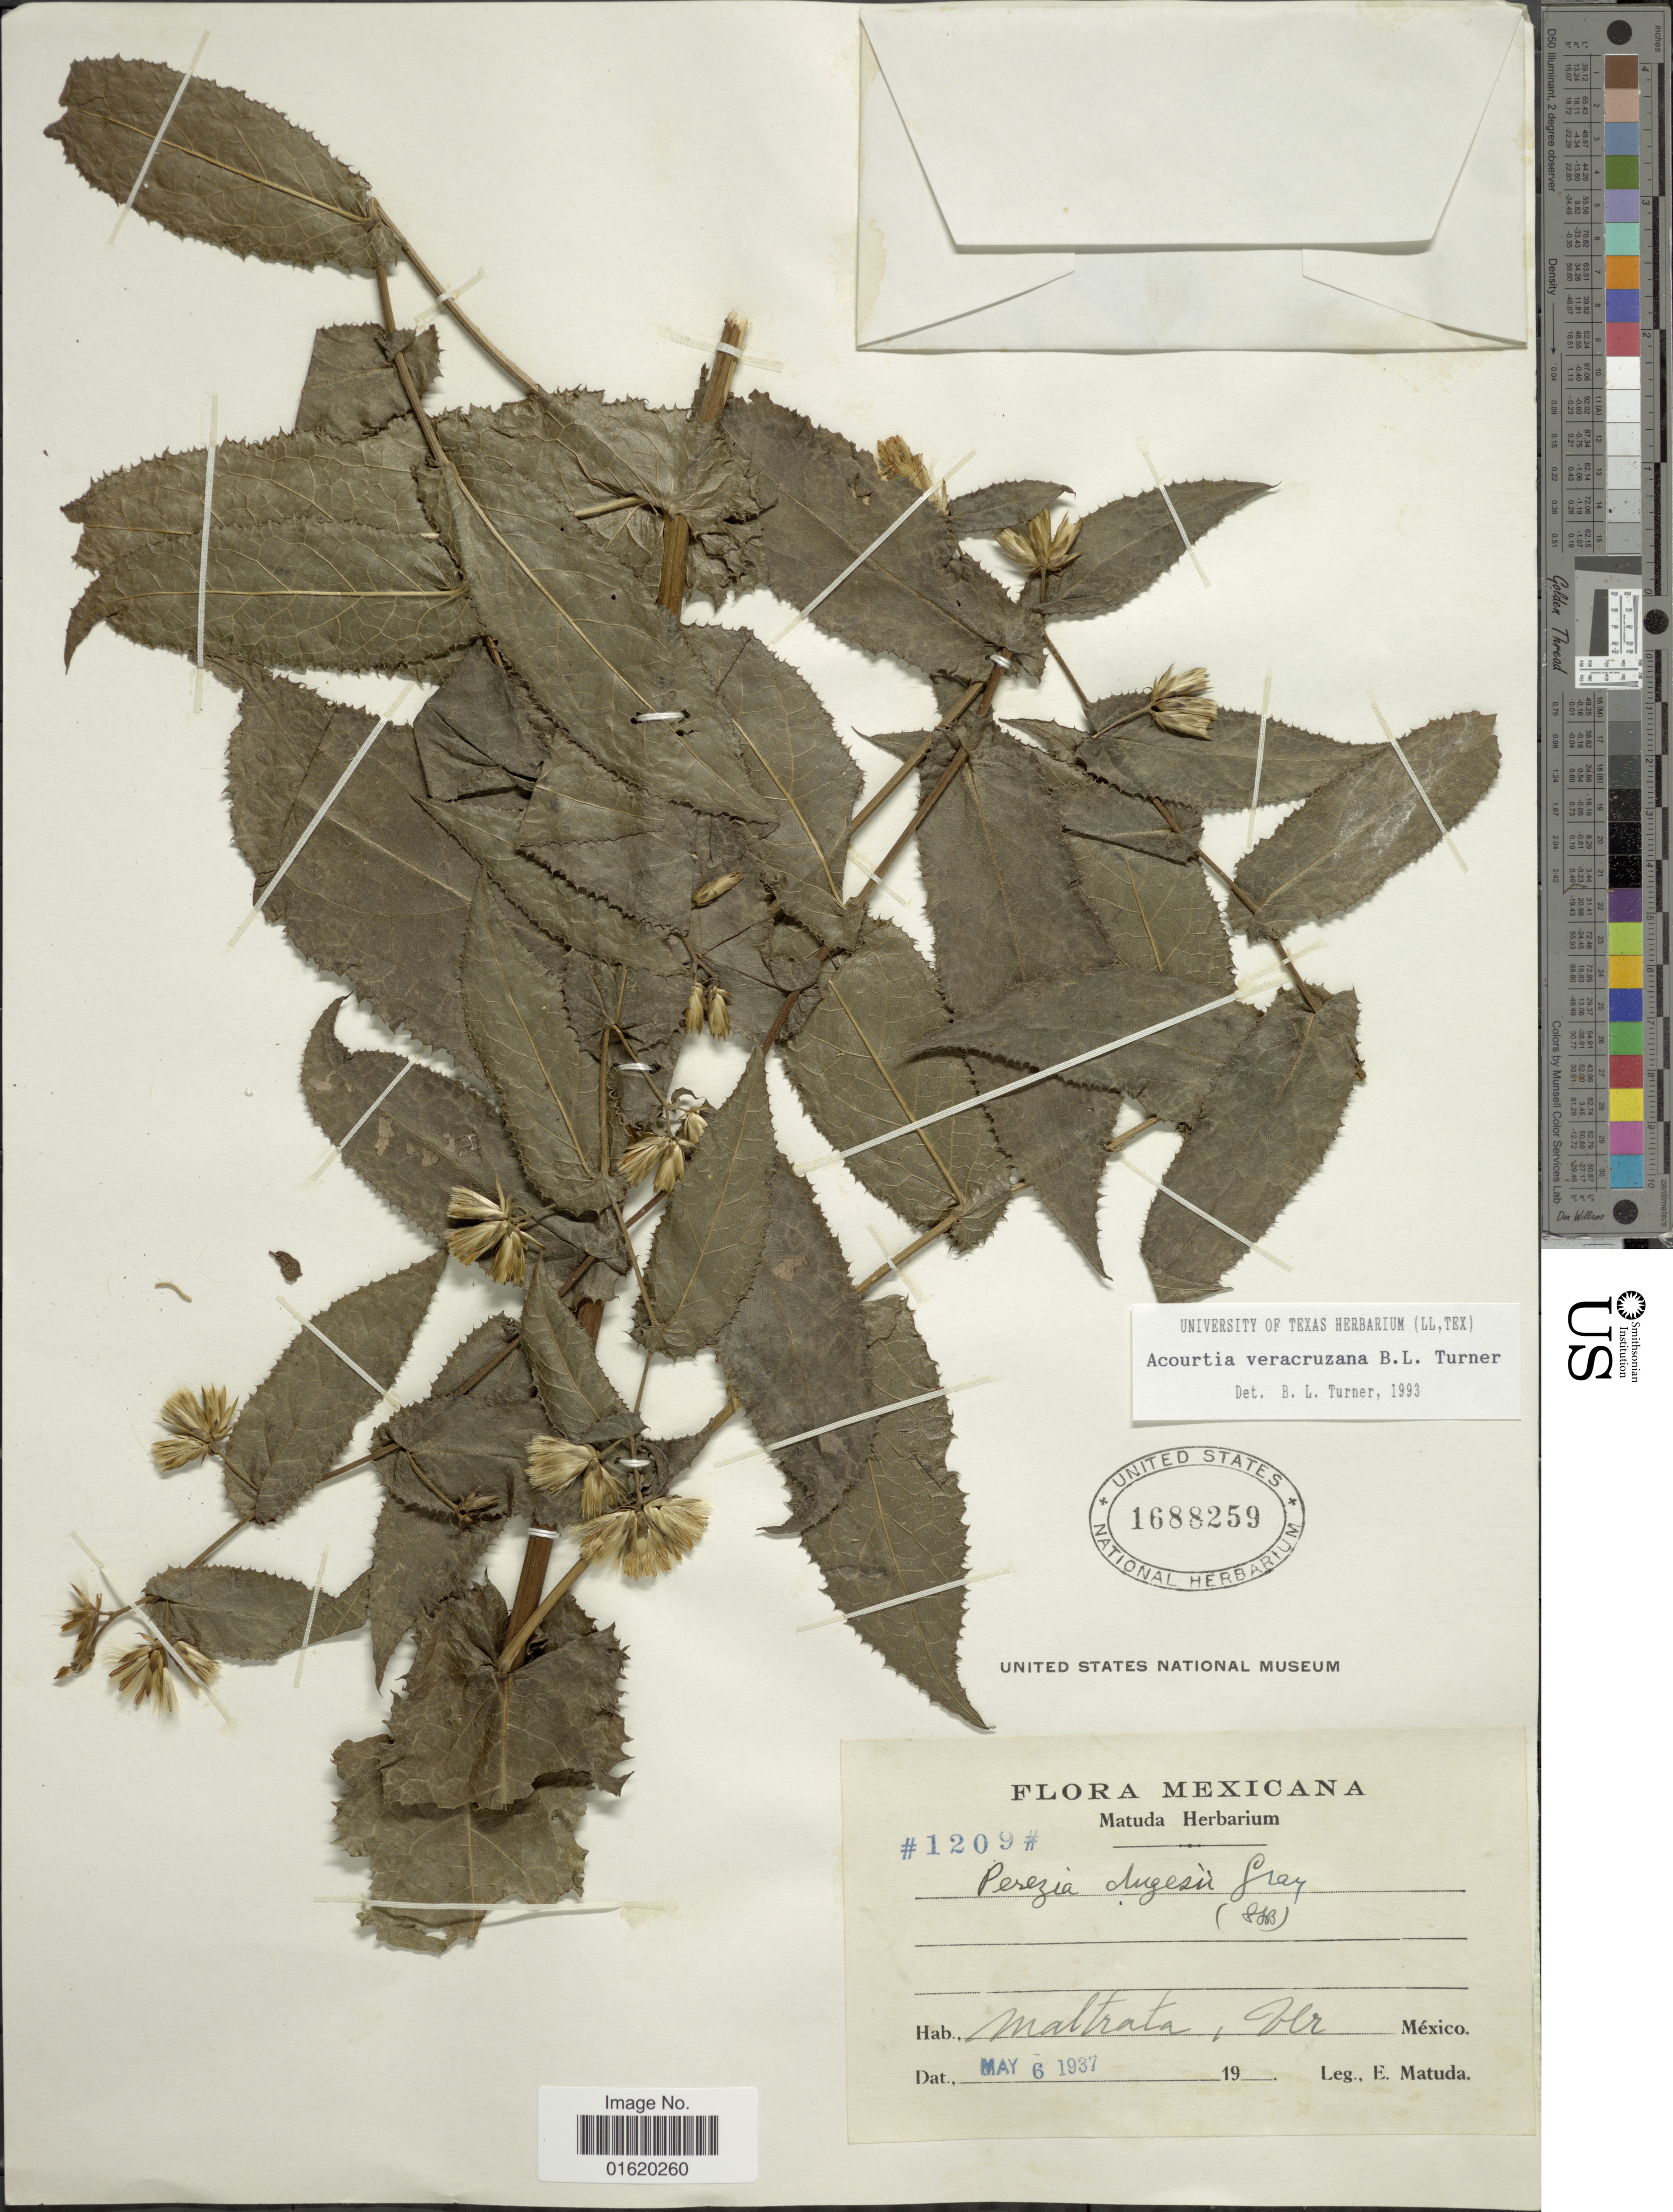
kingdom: Plantae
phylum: Tracheophyta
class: Magnoliopsida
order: Asterales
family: Asteraceae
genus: Acourtia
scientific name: Acourtia dugesii var. veracruzana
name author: (B.L. Turner) Villarreal & A.E. Estrada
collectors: E. Matuda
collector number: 1209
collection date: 1937-05-06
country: Mexico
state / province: Veracruz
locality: Maltrata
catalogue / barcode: US 1688259